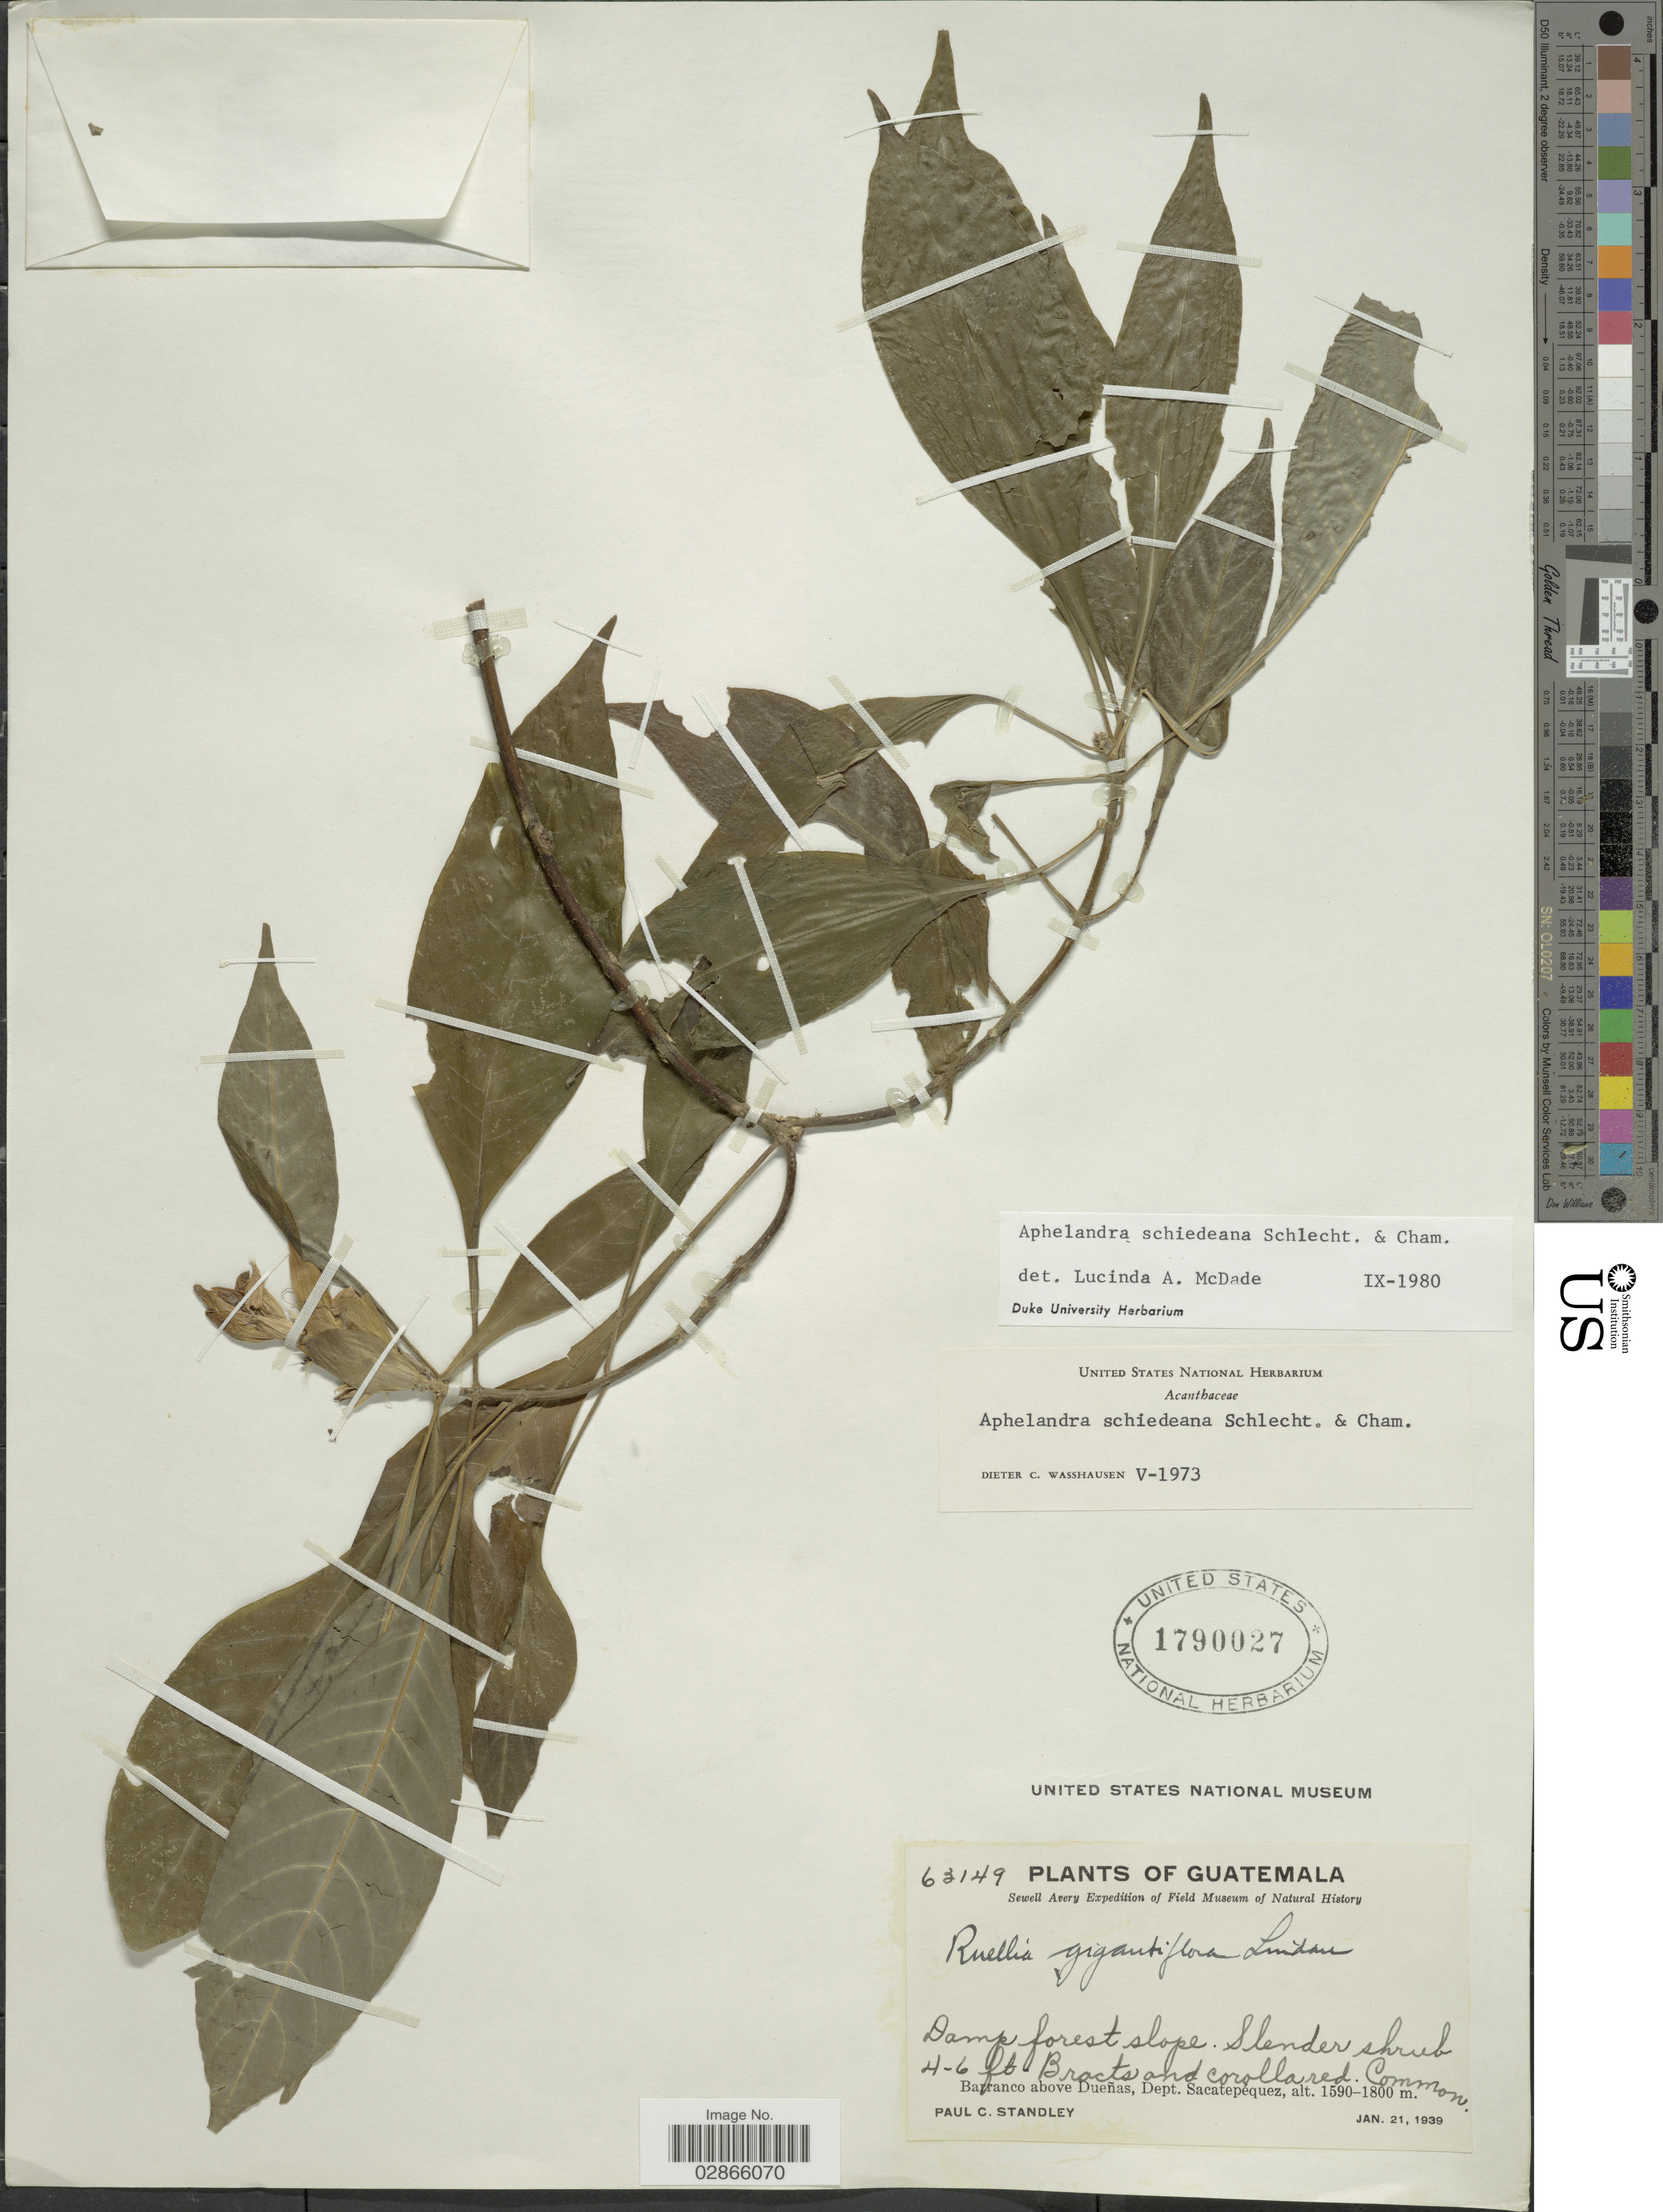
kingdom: Plantae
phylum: Tracheophyta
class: Magnoliopsida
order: Lamiales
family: Acanthaceae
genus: Aphelandra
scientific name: Aphelandra schiedeana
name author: Schltdl. & Cham.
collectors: P. C. Standley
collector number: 63149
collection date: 1939-01-21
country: Guatemala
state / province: Sacatepéquez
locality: Barranco above Dueñas, Dept. Sacatepéquez.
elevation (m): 1590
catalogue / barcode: US 1790027